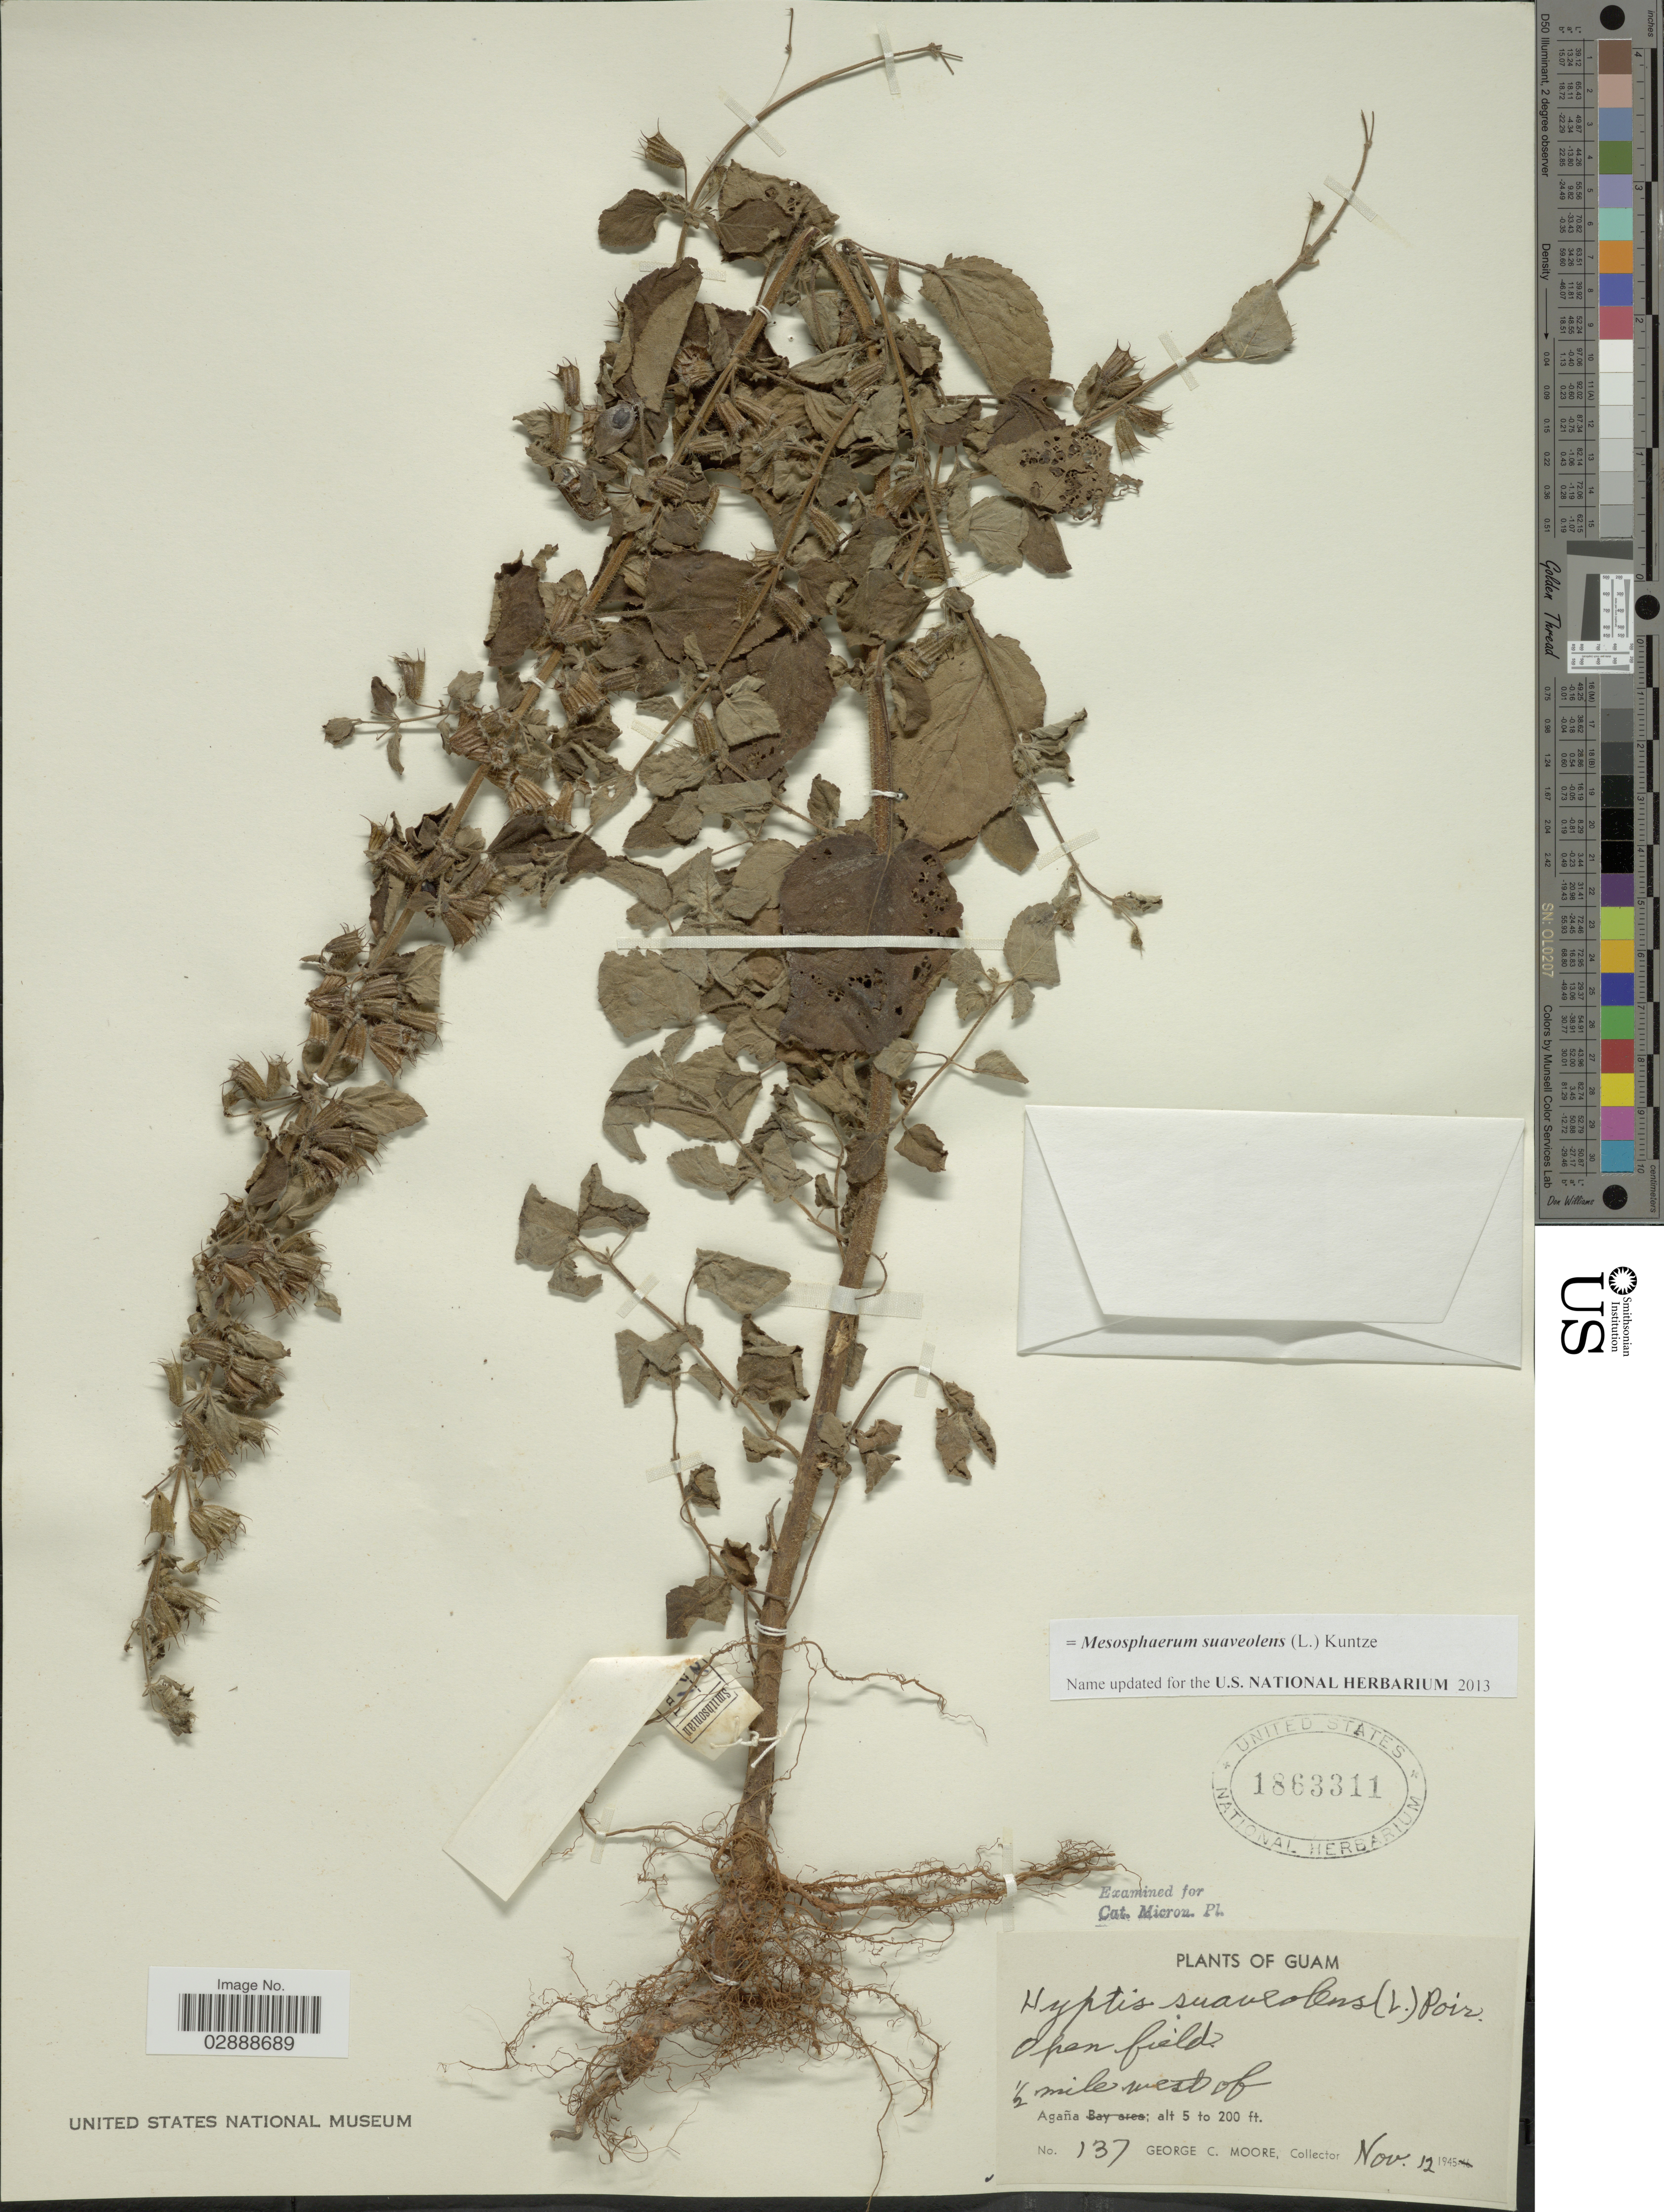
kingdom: Plantae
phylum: Tracheophyta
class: Magnoliopsida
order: Lamiales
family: Lamiaceae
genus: Mesosphaerum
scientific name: Mesosphaerum suaveolens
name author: (L.) Kuntze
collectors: G. C. Moore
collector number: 137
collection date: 1945-11-12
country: Guam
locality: ½ mile west of Agaña.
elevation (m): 2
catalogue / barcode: US 1863311